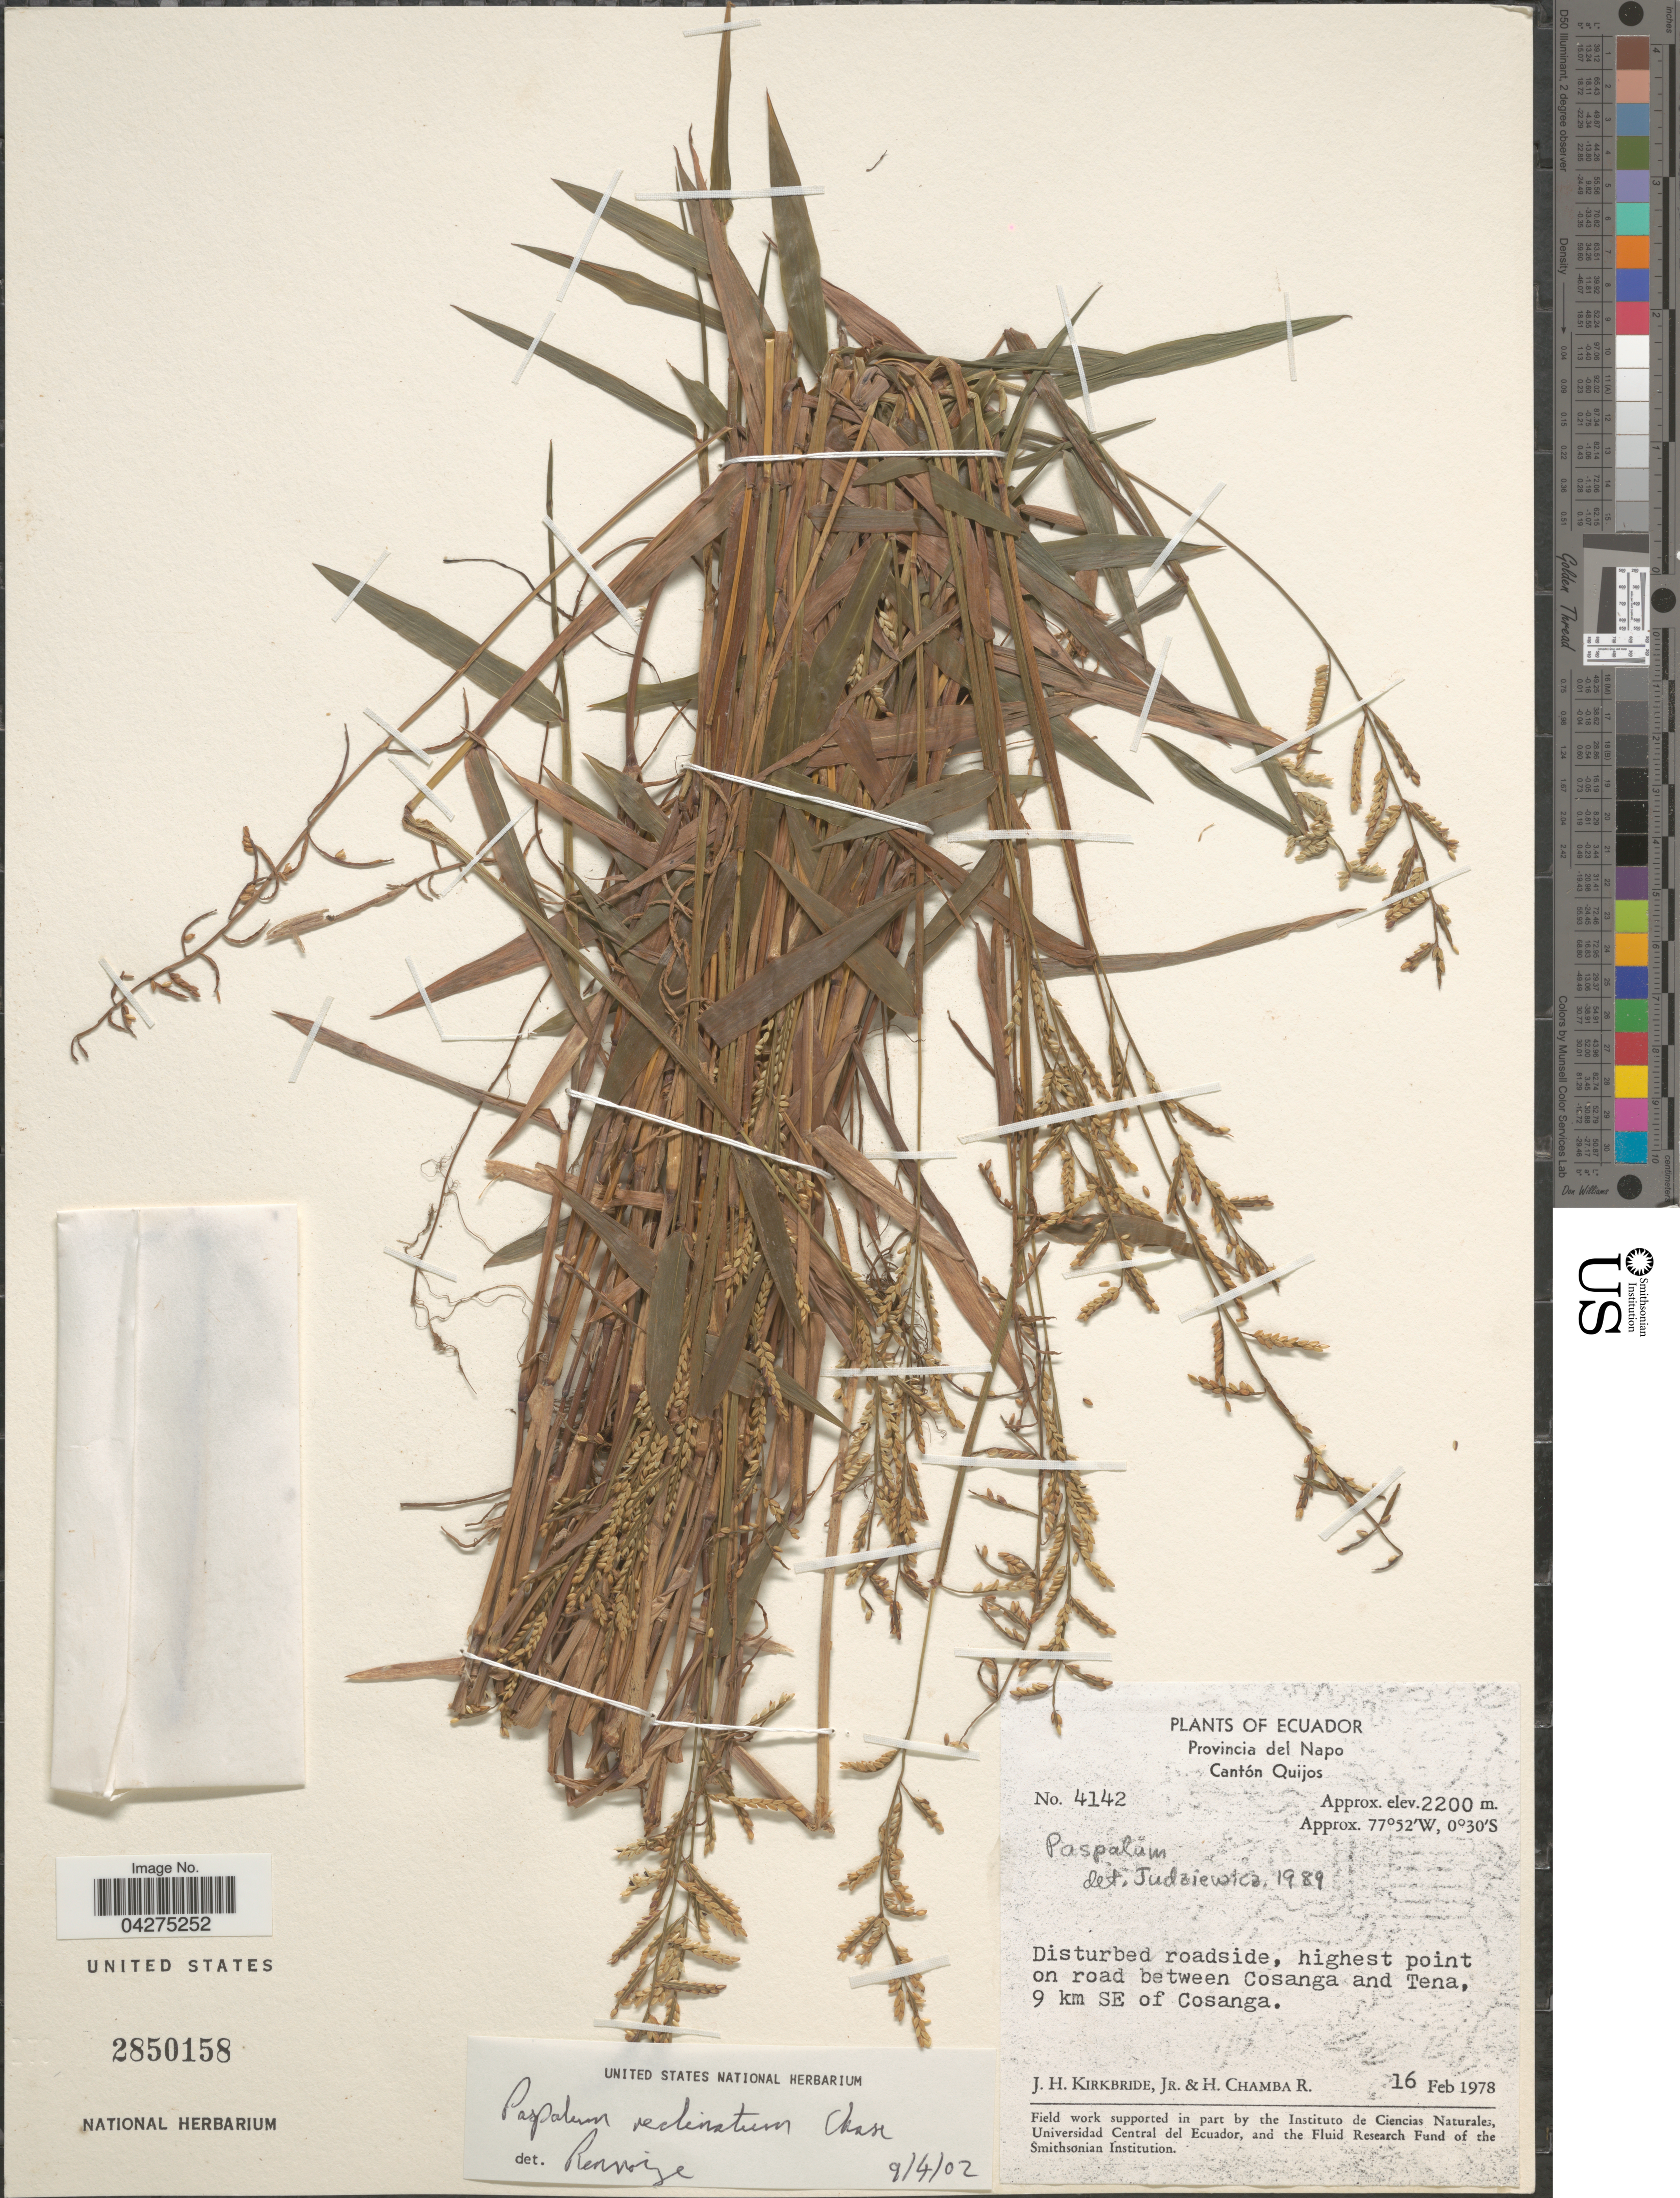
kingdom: Plantae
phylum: Tracheophyta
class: Liliopsida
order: Poales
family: Poaceae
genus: Paspalum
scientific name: Paspalum reclinatum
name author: Chase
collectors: J. H. Kirkbride & H. Chamba R.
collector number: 4142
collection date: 1978-02-16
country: Ecuador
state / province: Napo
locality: Cantón Quijos. Disturbed roadside, highest point on road between Cosanga and Tena, 9 km SE of Cosanga.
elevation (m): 2200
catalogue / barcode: US 2850158